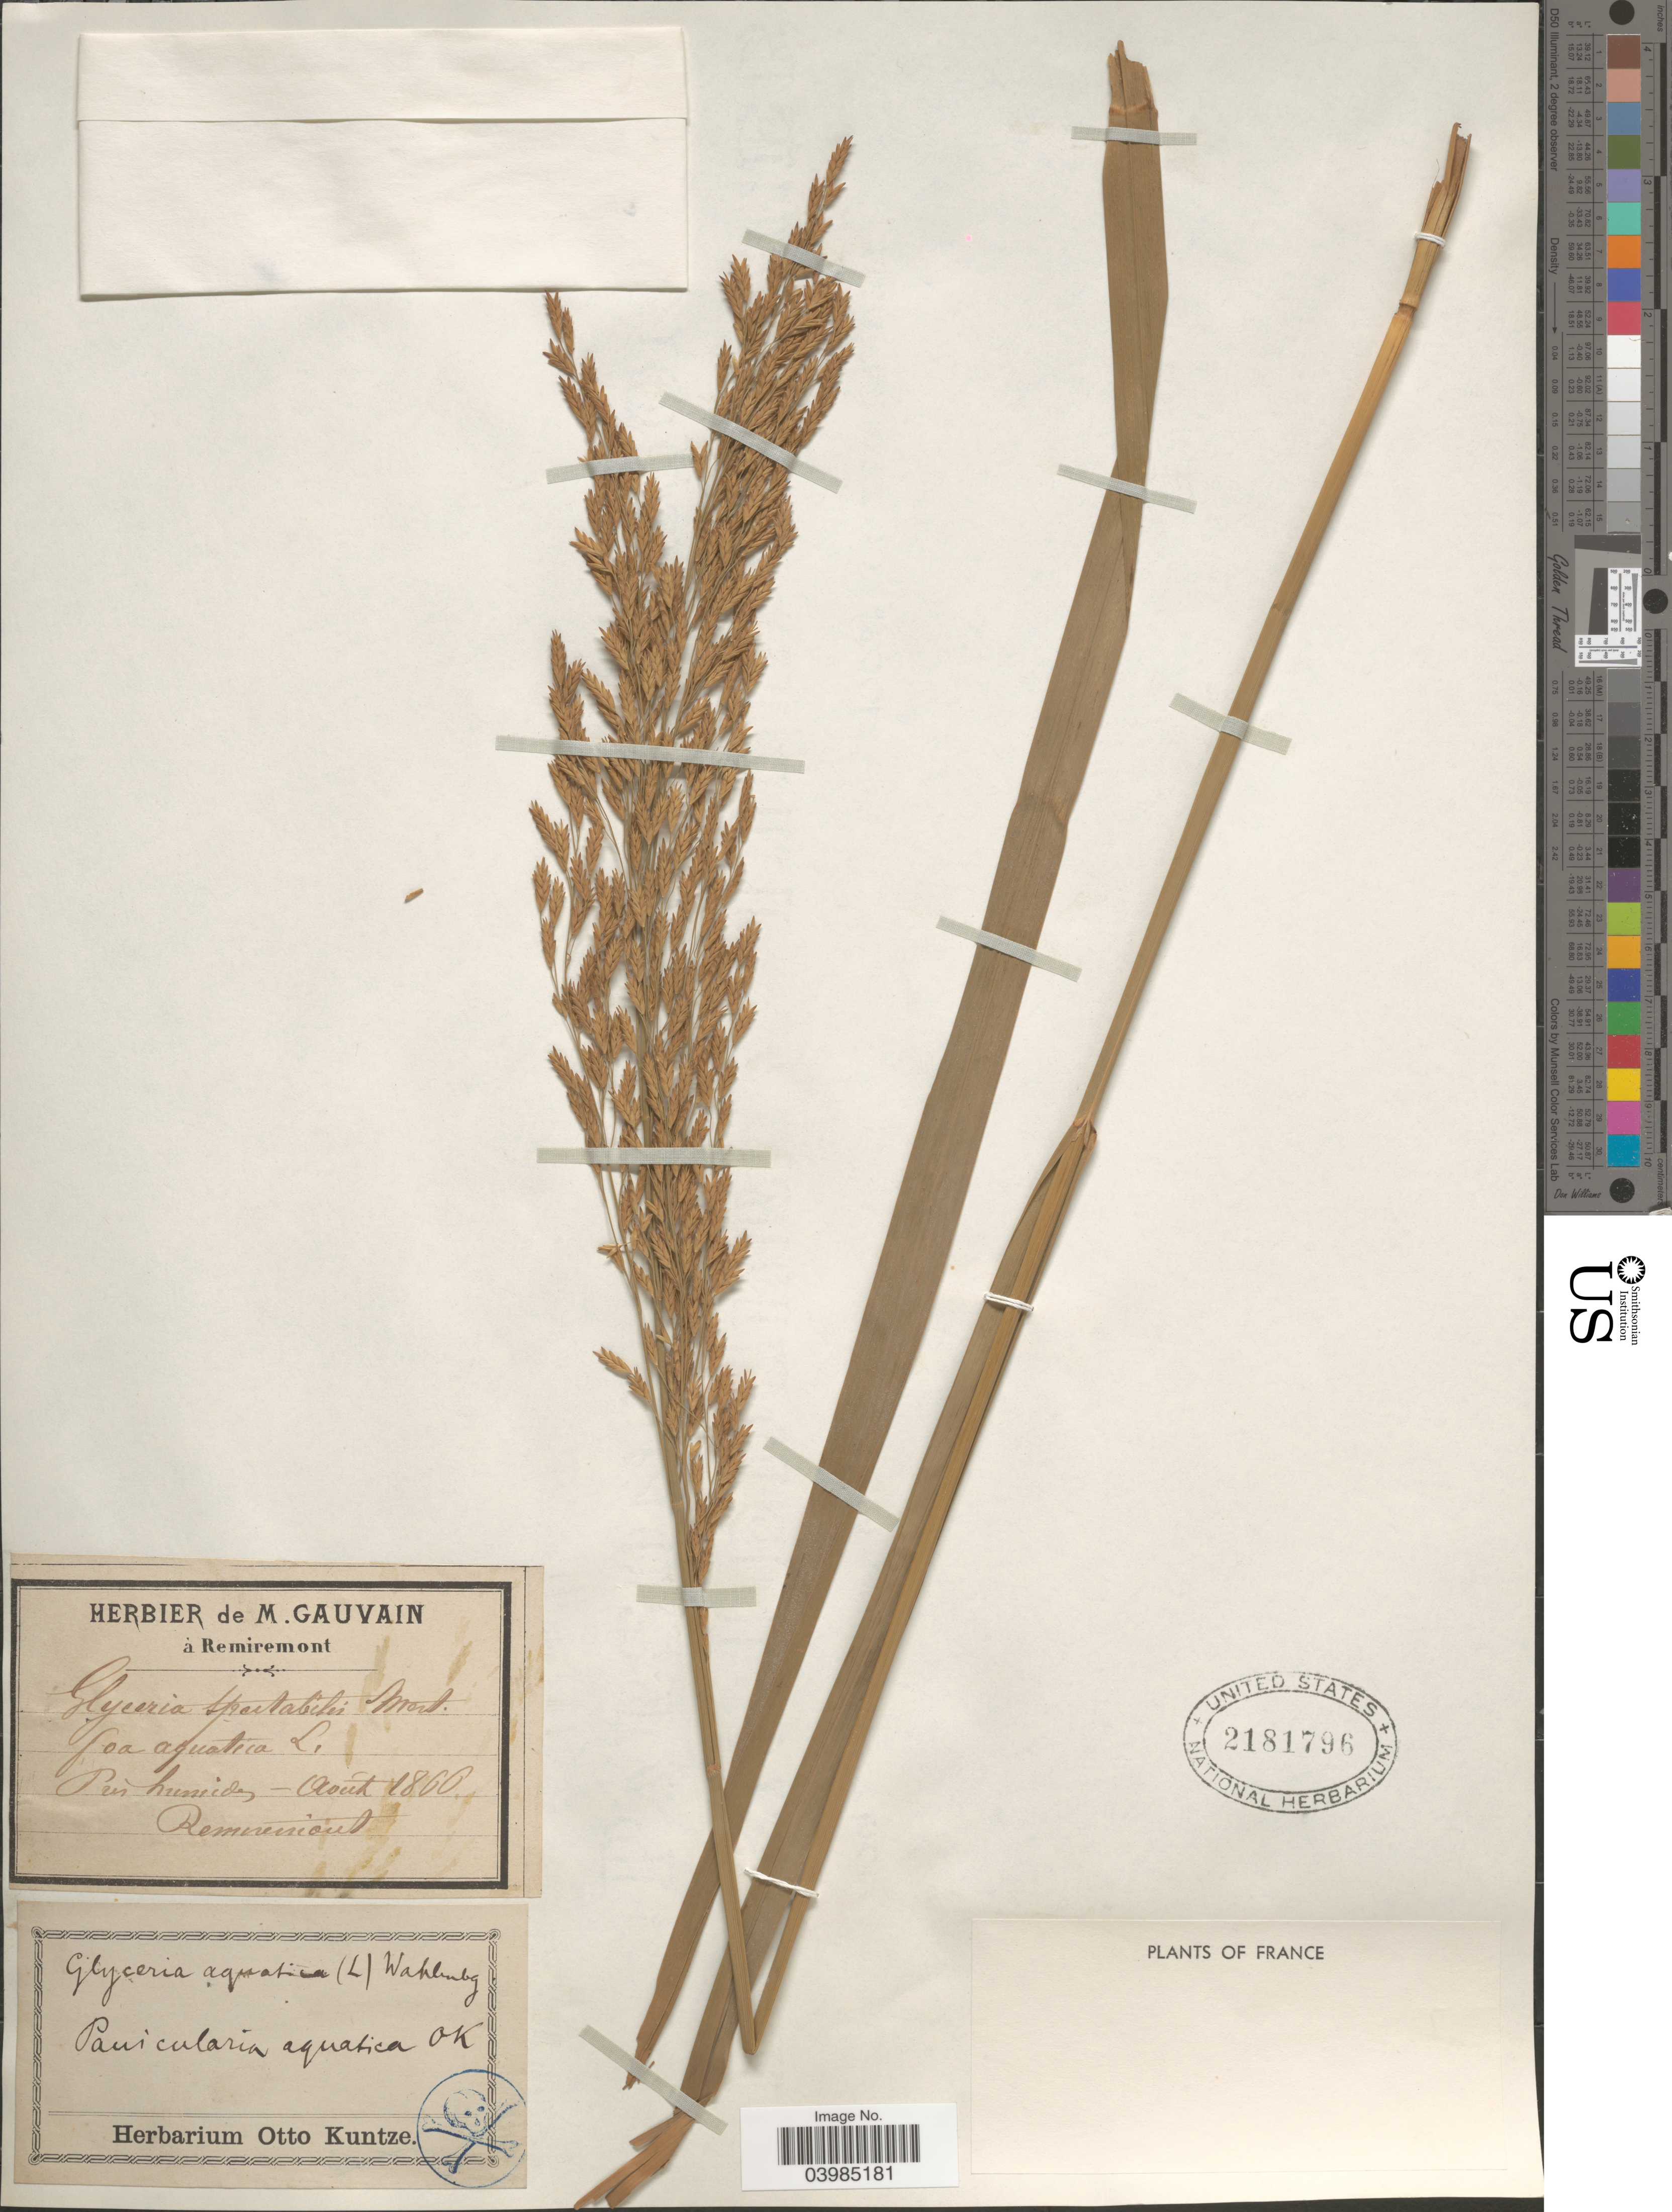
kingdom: Plantae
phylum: Tracheophyta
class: Liliopsida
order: Poales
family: Poaceae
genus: Glyceria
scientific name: Glyceria maxima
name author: (Hartm.) Holmb.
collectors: ex herb. M. Gauvain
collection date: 1866-08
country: France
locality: Pres humides. Remiremont.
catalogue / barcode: US 2181796